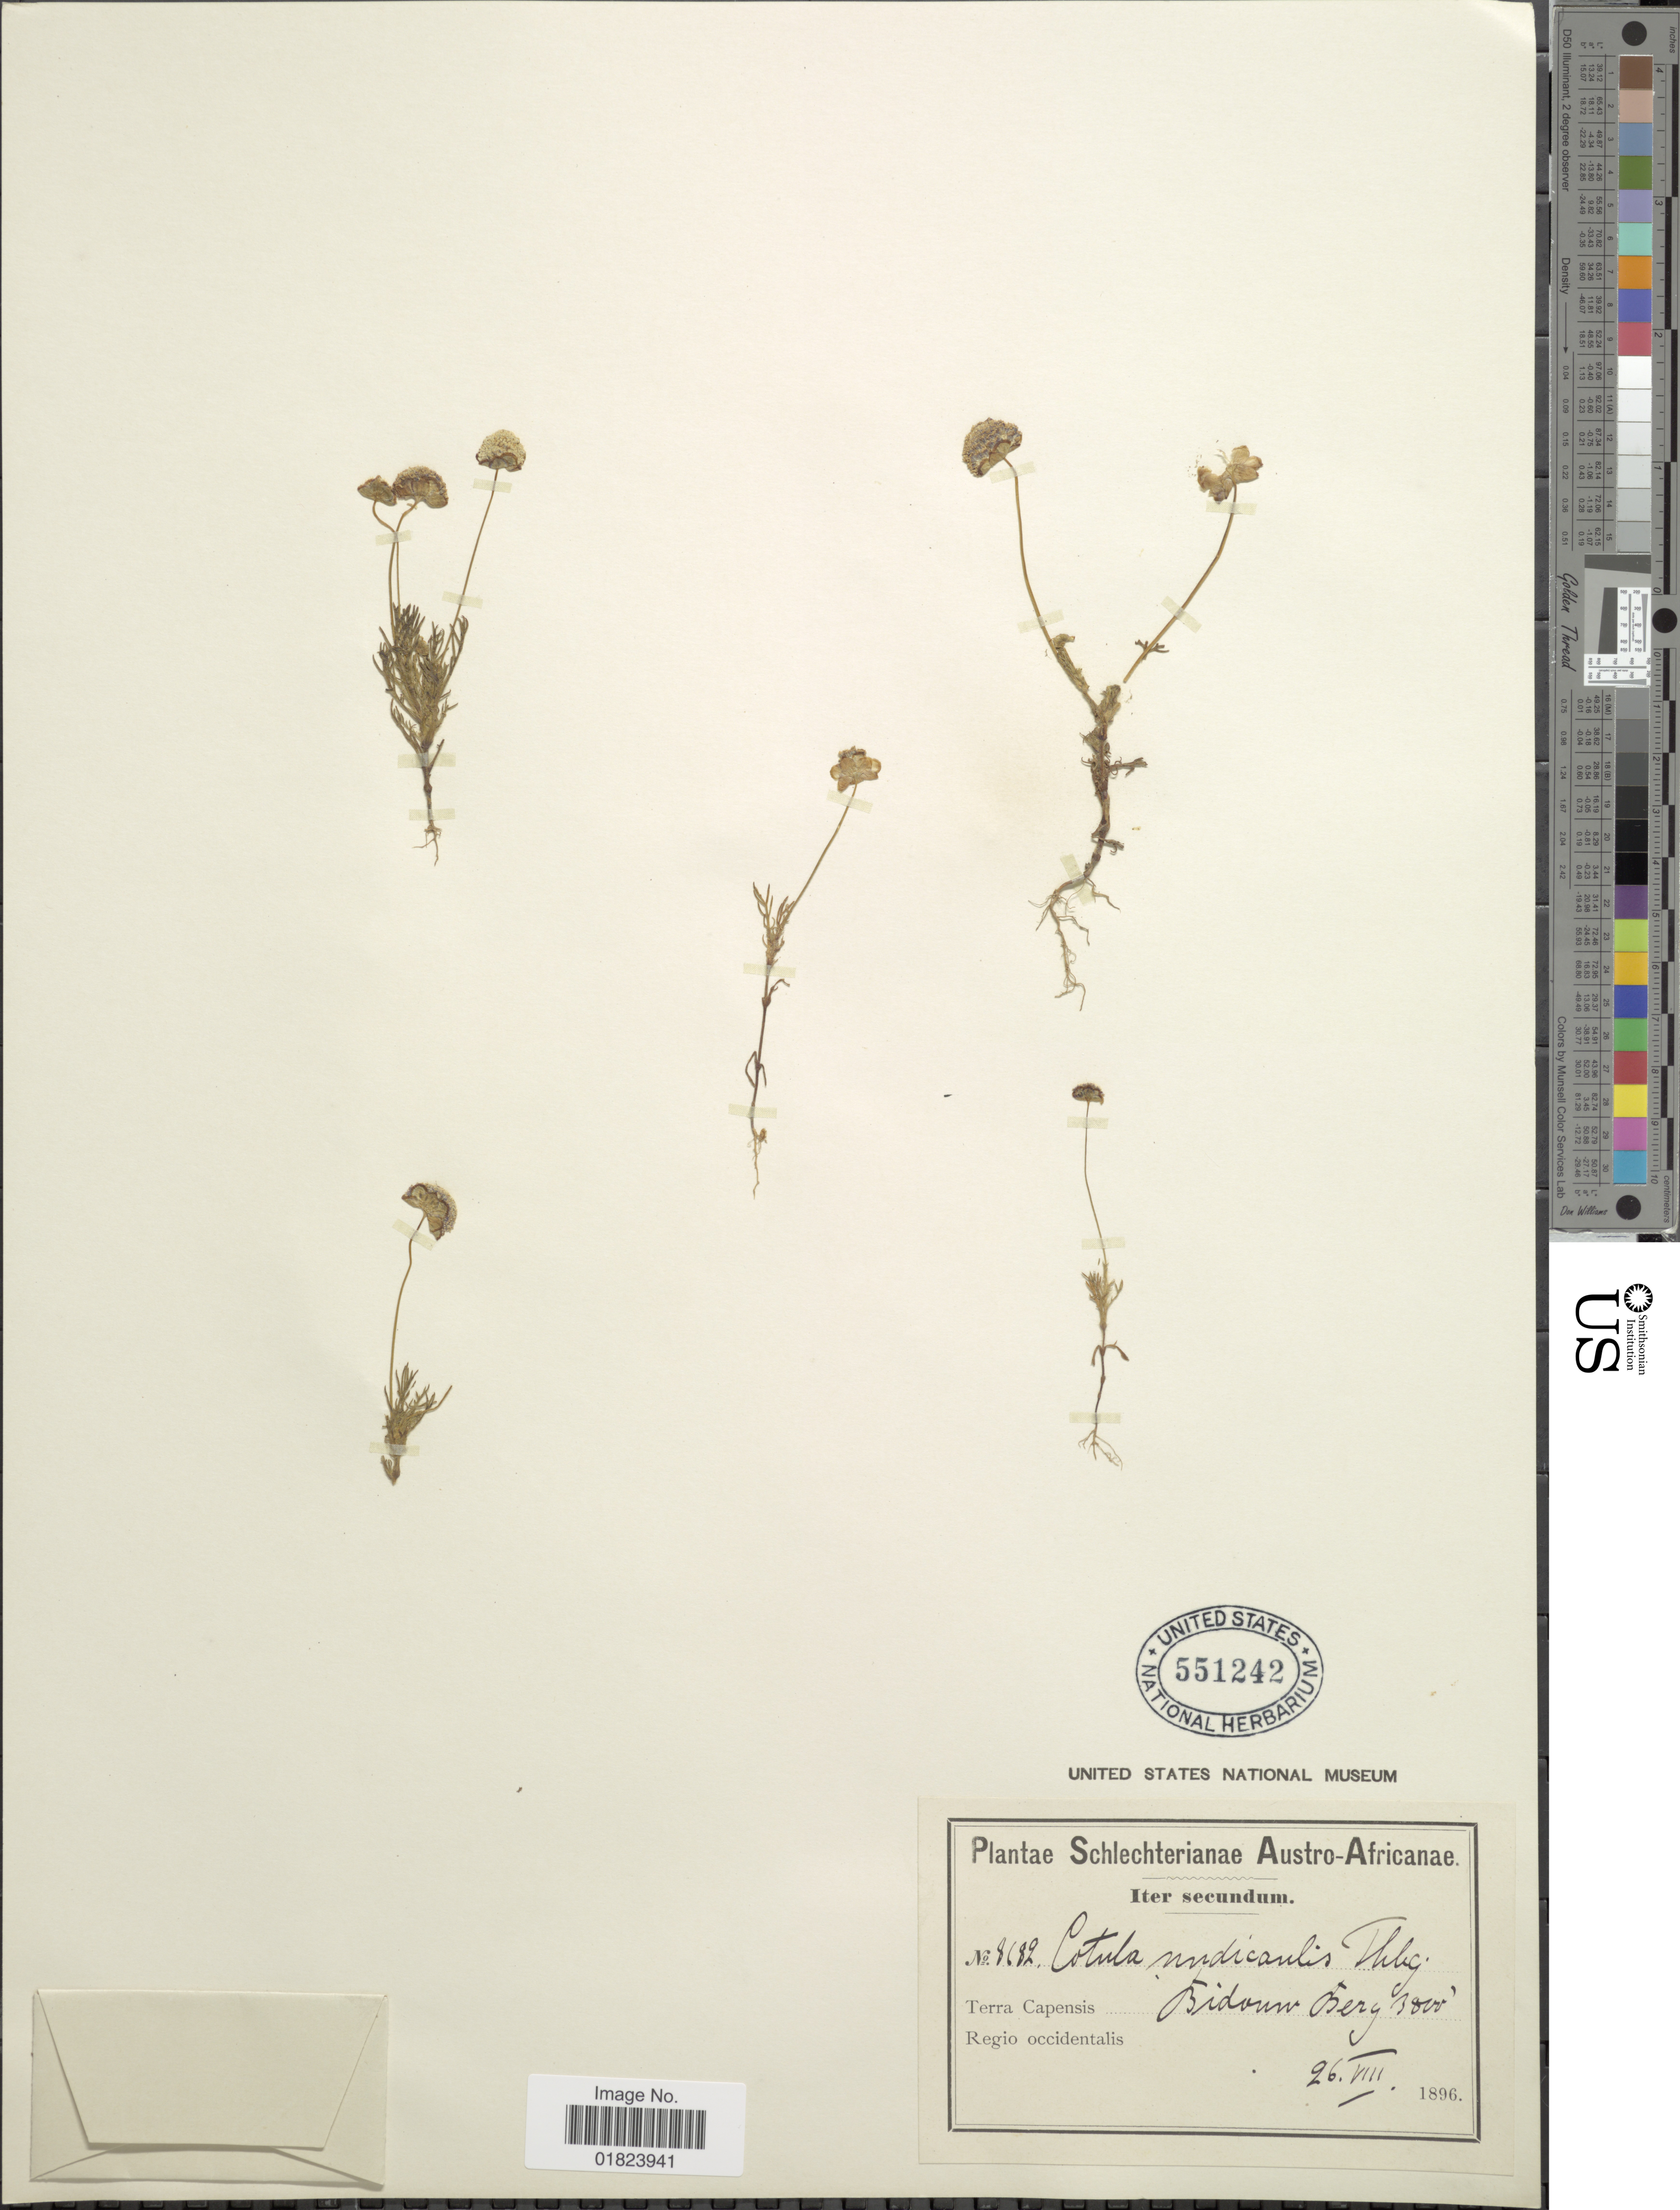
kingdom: Plantae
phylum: Tracheophyta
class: Magnoliopsida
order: Asterales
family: Asteraceae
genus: Cotula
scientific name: Cotula nudicaulis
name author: Thunb.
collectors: Schlechter, --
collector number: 8682*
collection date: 1896-08-26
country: South Africa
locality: Austro Africanae, iter secundum, Terra Capensis, Bidouw Berg, Regio occidentalis.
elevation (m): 1158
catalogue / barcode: US 551242